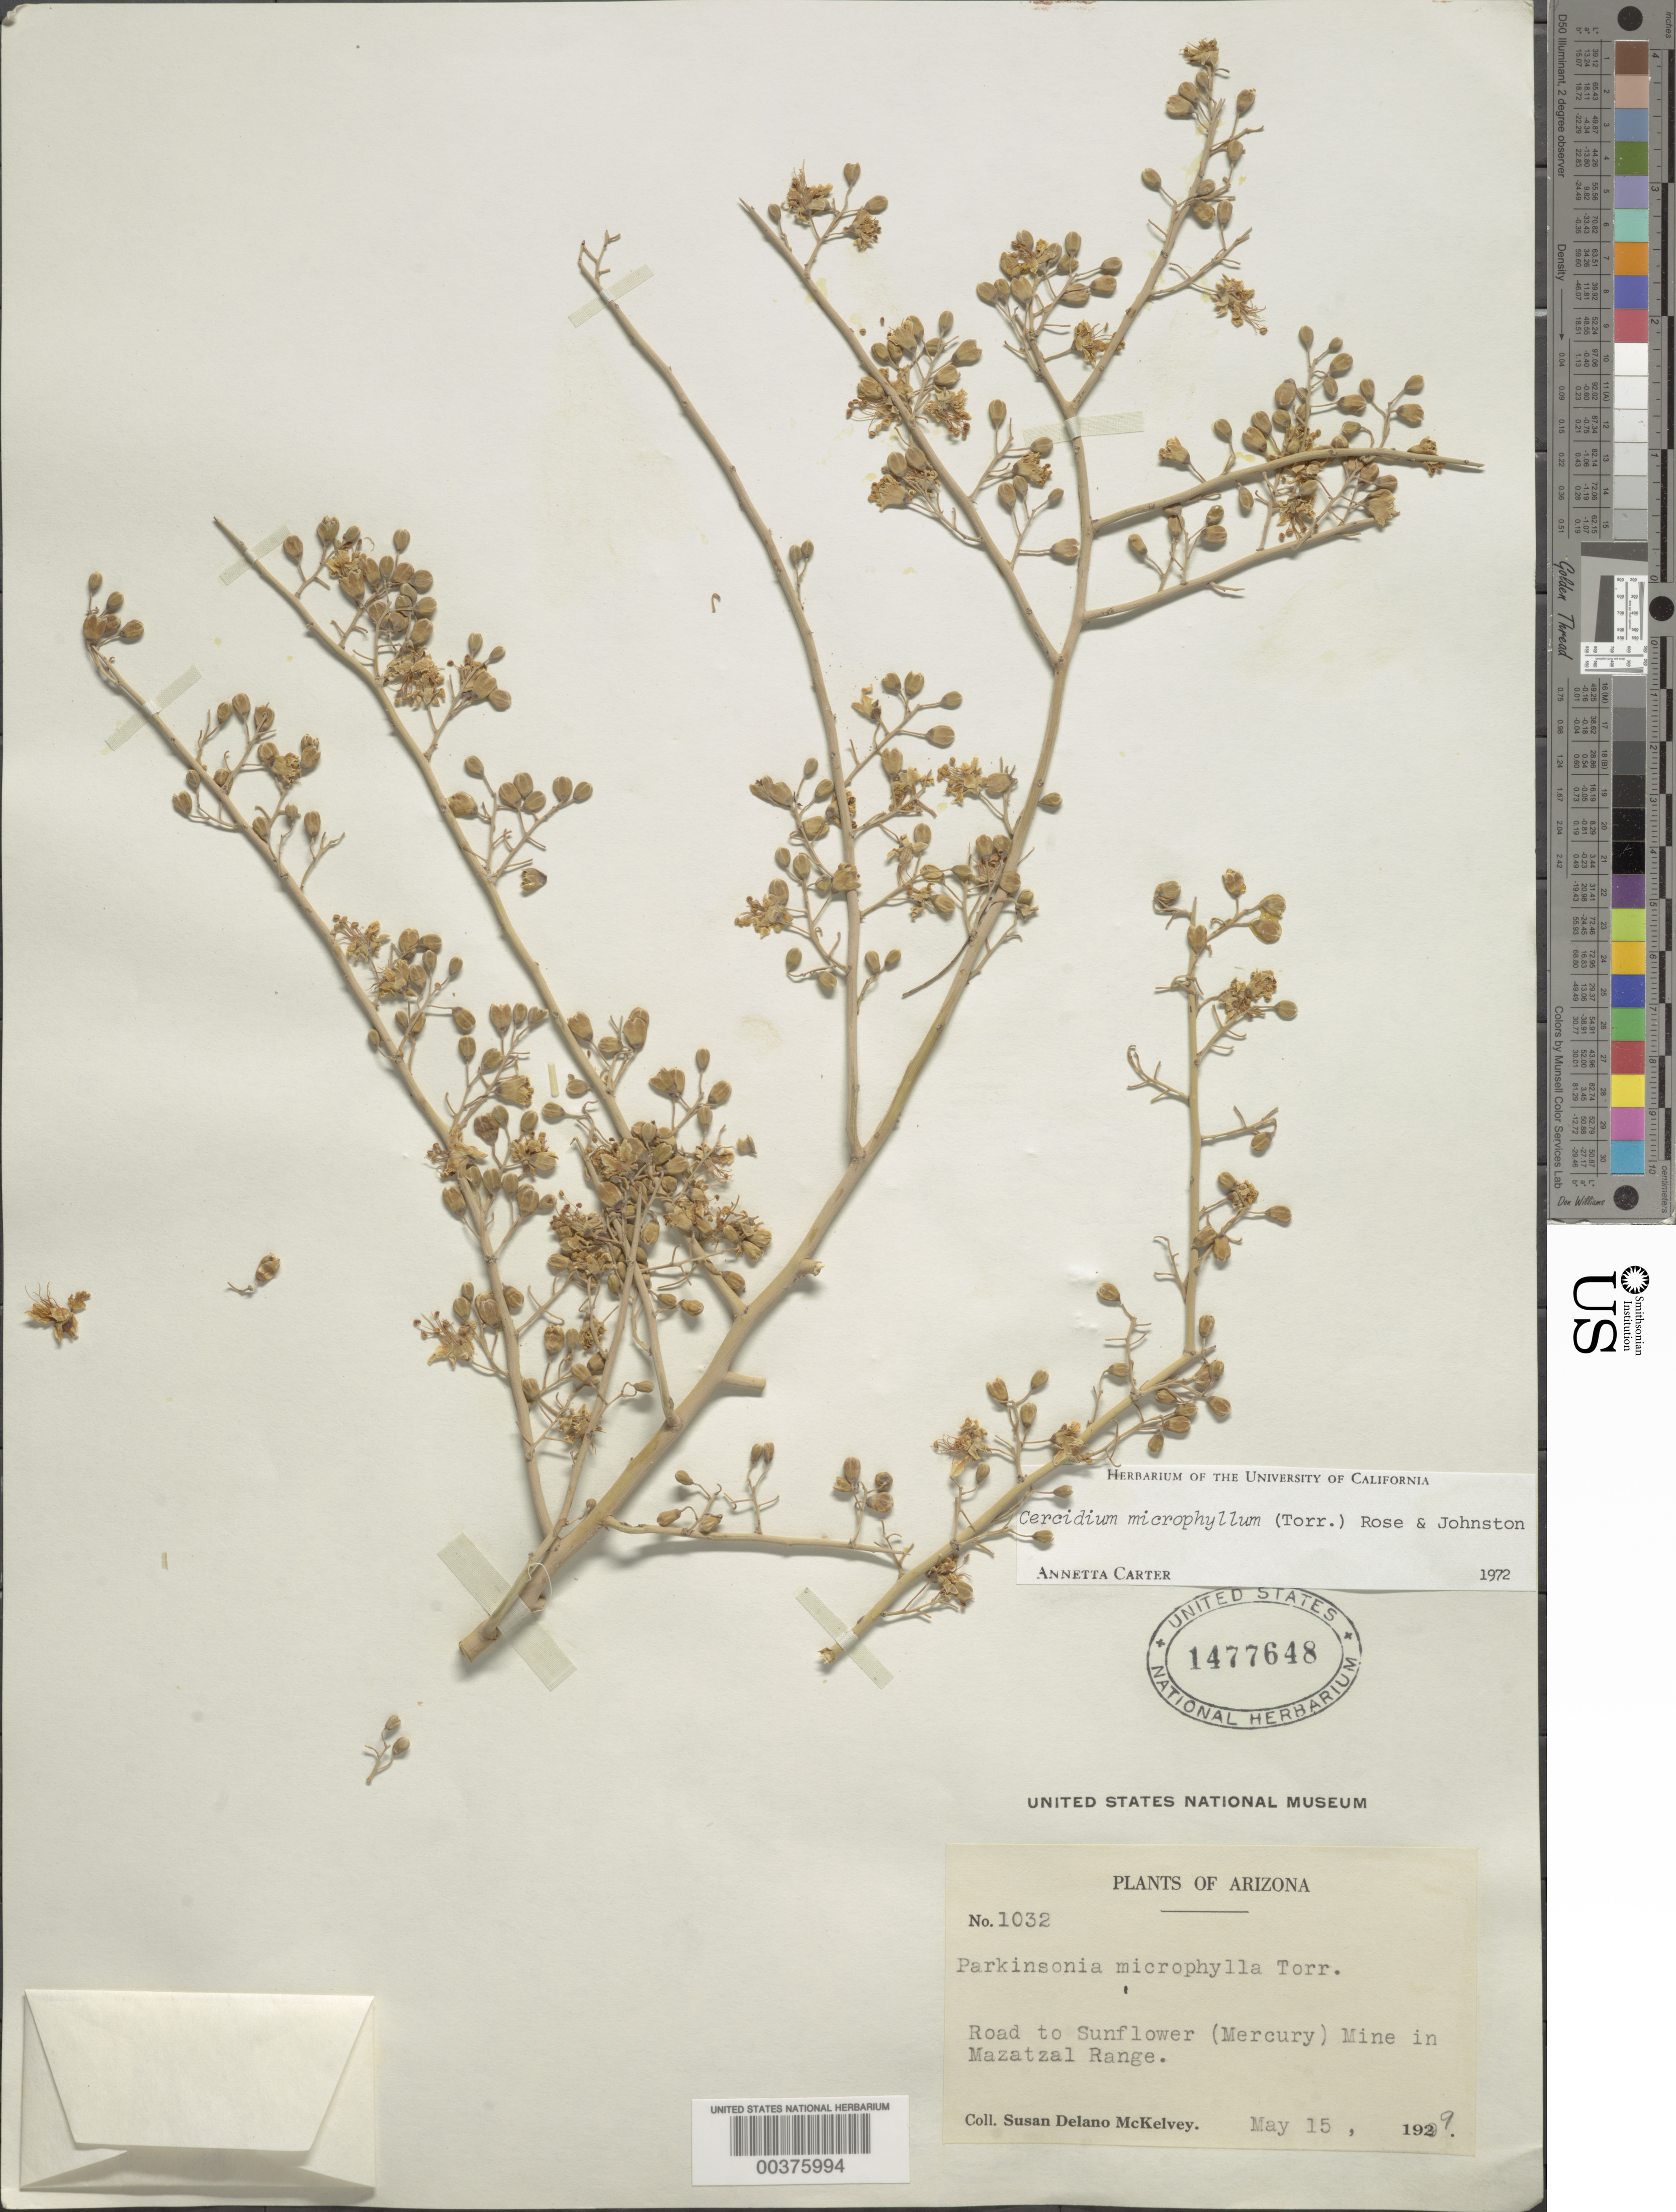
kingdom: Plantae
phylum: Tracheophyta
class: Magnoliopsida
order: Fabales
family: Fabaceae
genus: Parkinsonia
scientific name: Parkinsonia microphylla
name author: Torr.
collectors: S. A. McKelvey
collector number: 1032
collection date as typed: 15 May 1929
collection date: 1929-05-15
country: United States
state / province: Arizona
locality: Road to sunflower (mercury) mine in mazatzal range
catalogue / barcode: US 1477648